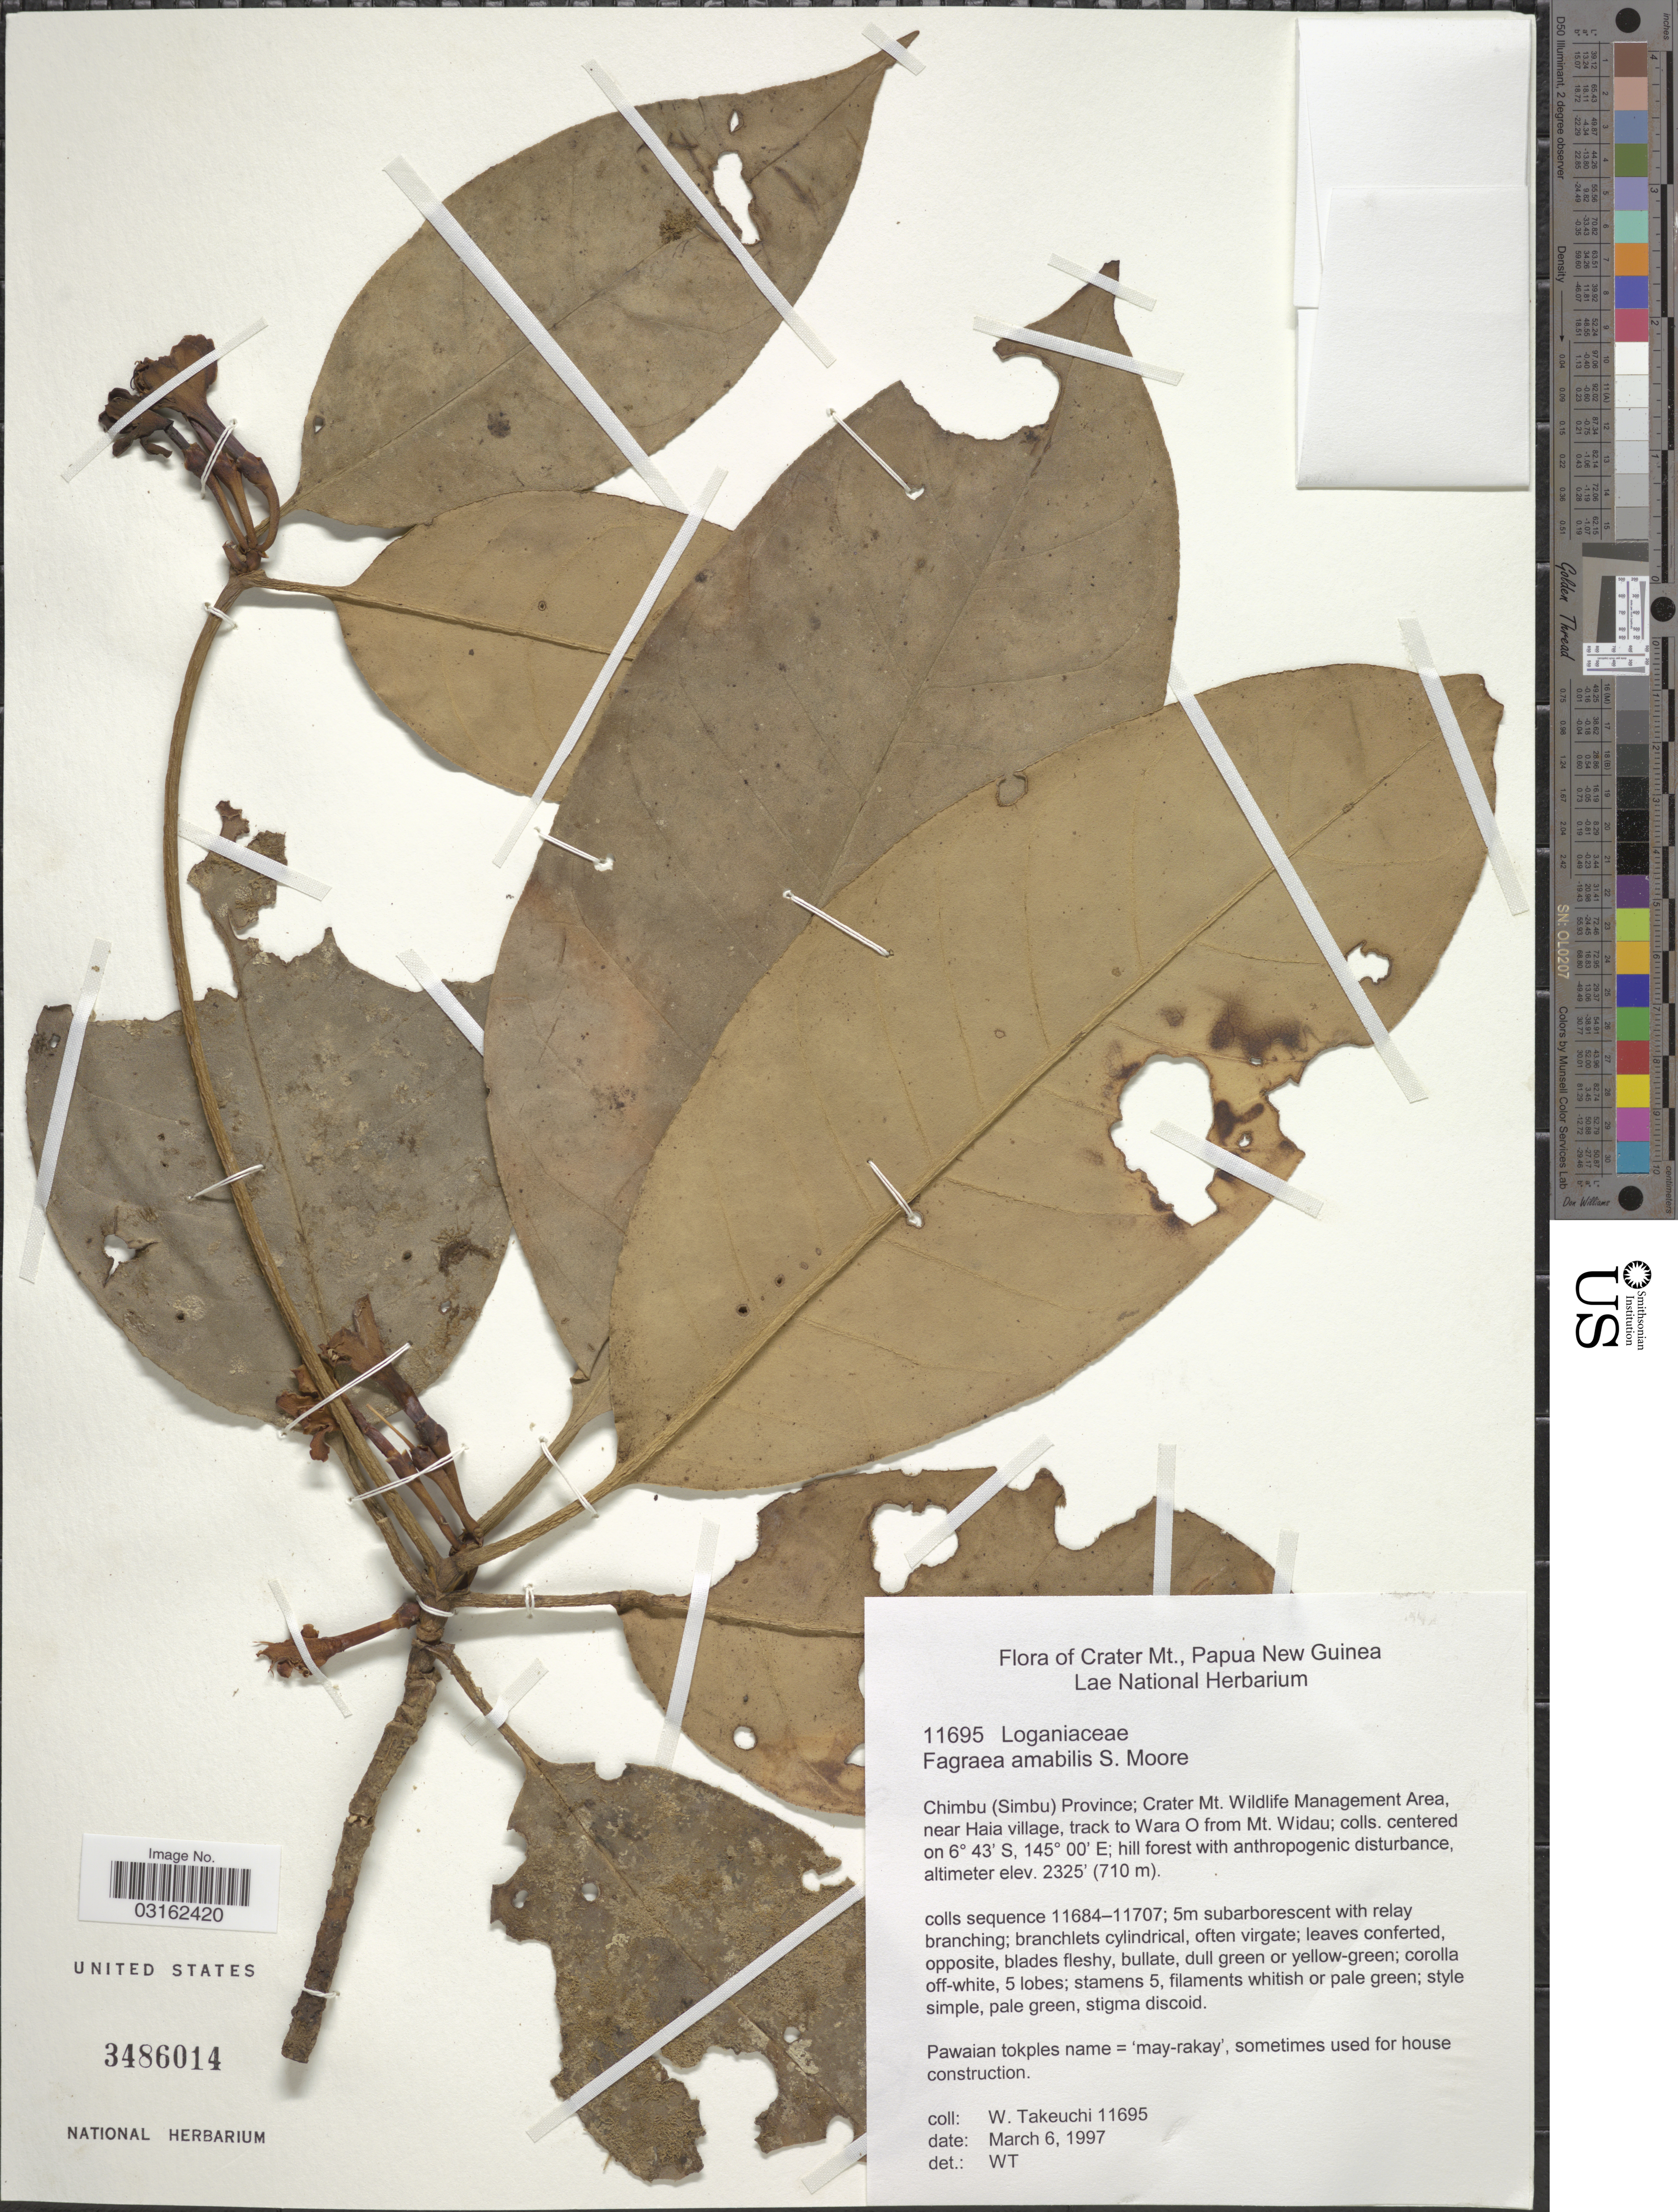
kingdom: Plantae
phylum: Tracheophyta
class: Magnoliopsida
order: Gentianales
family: Gentianaceae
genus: Fagraea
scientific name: Fagraea amabilis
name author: S. Moore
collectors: W. Takeuchi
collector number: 11695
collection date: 1997-03-06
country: Papua New Guinea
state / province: Chimbu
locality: Crater Mt., Chimbu (Simbu) Province; Crater Mt. Wildlife Management Area, near Haia village, track to Wara O from Mt. Widau.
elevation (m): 709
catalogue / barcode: US 3486014